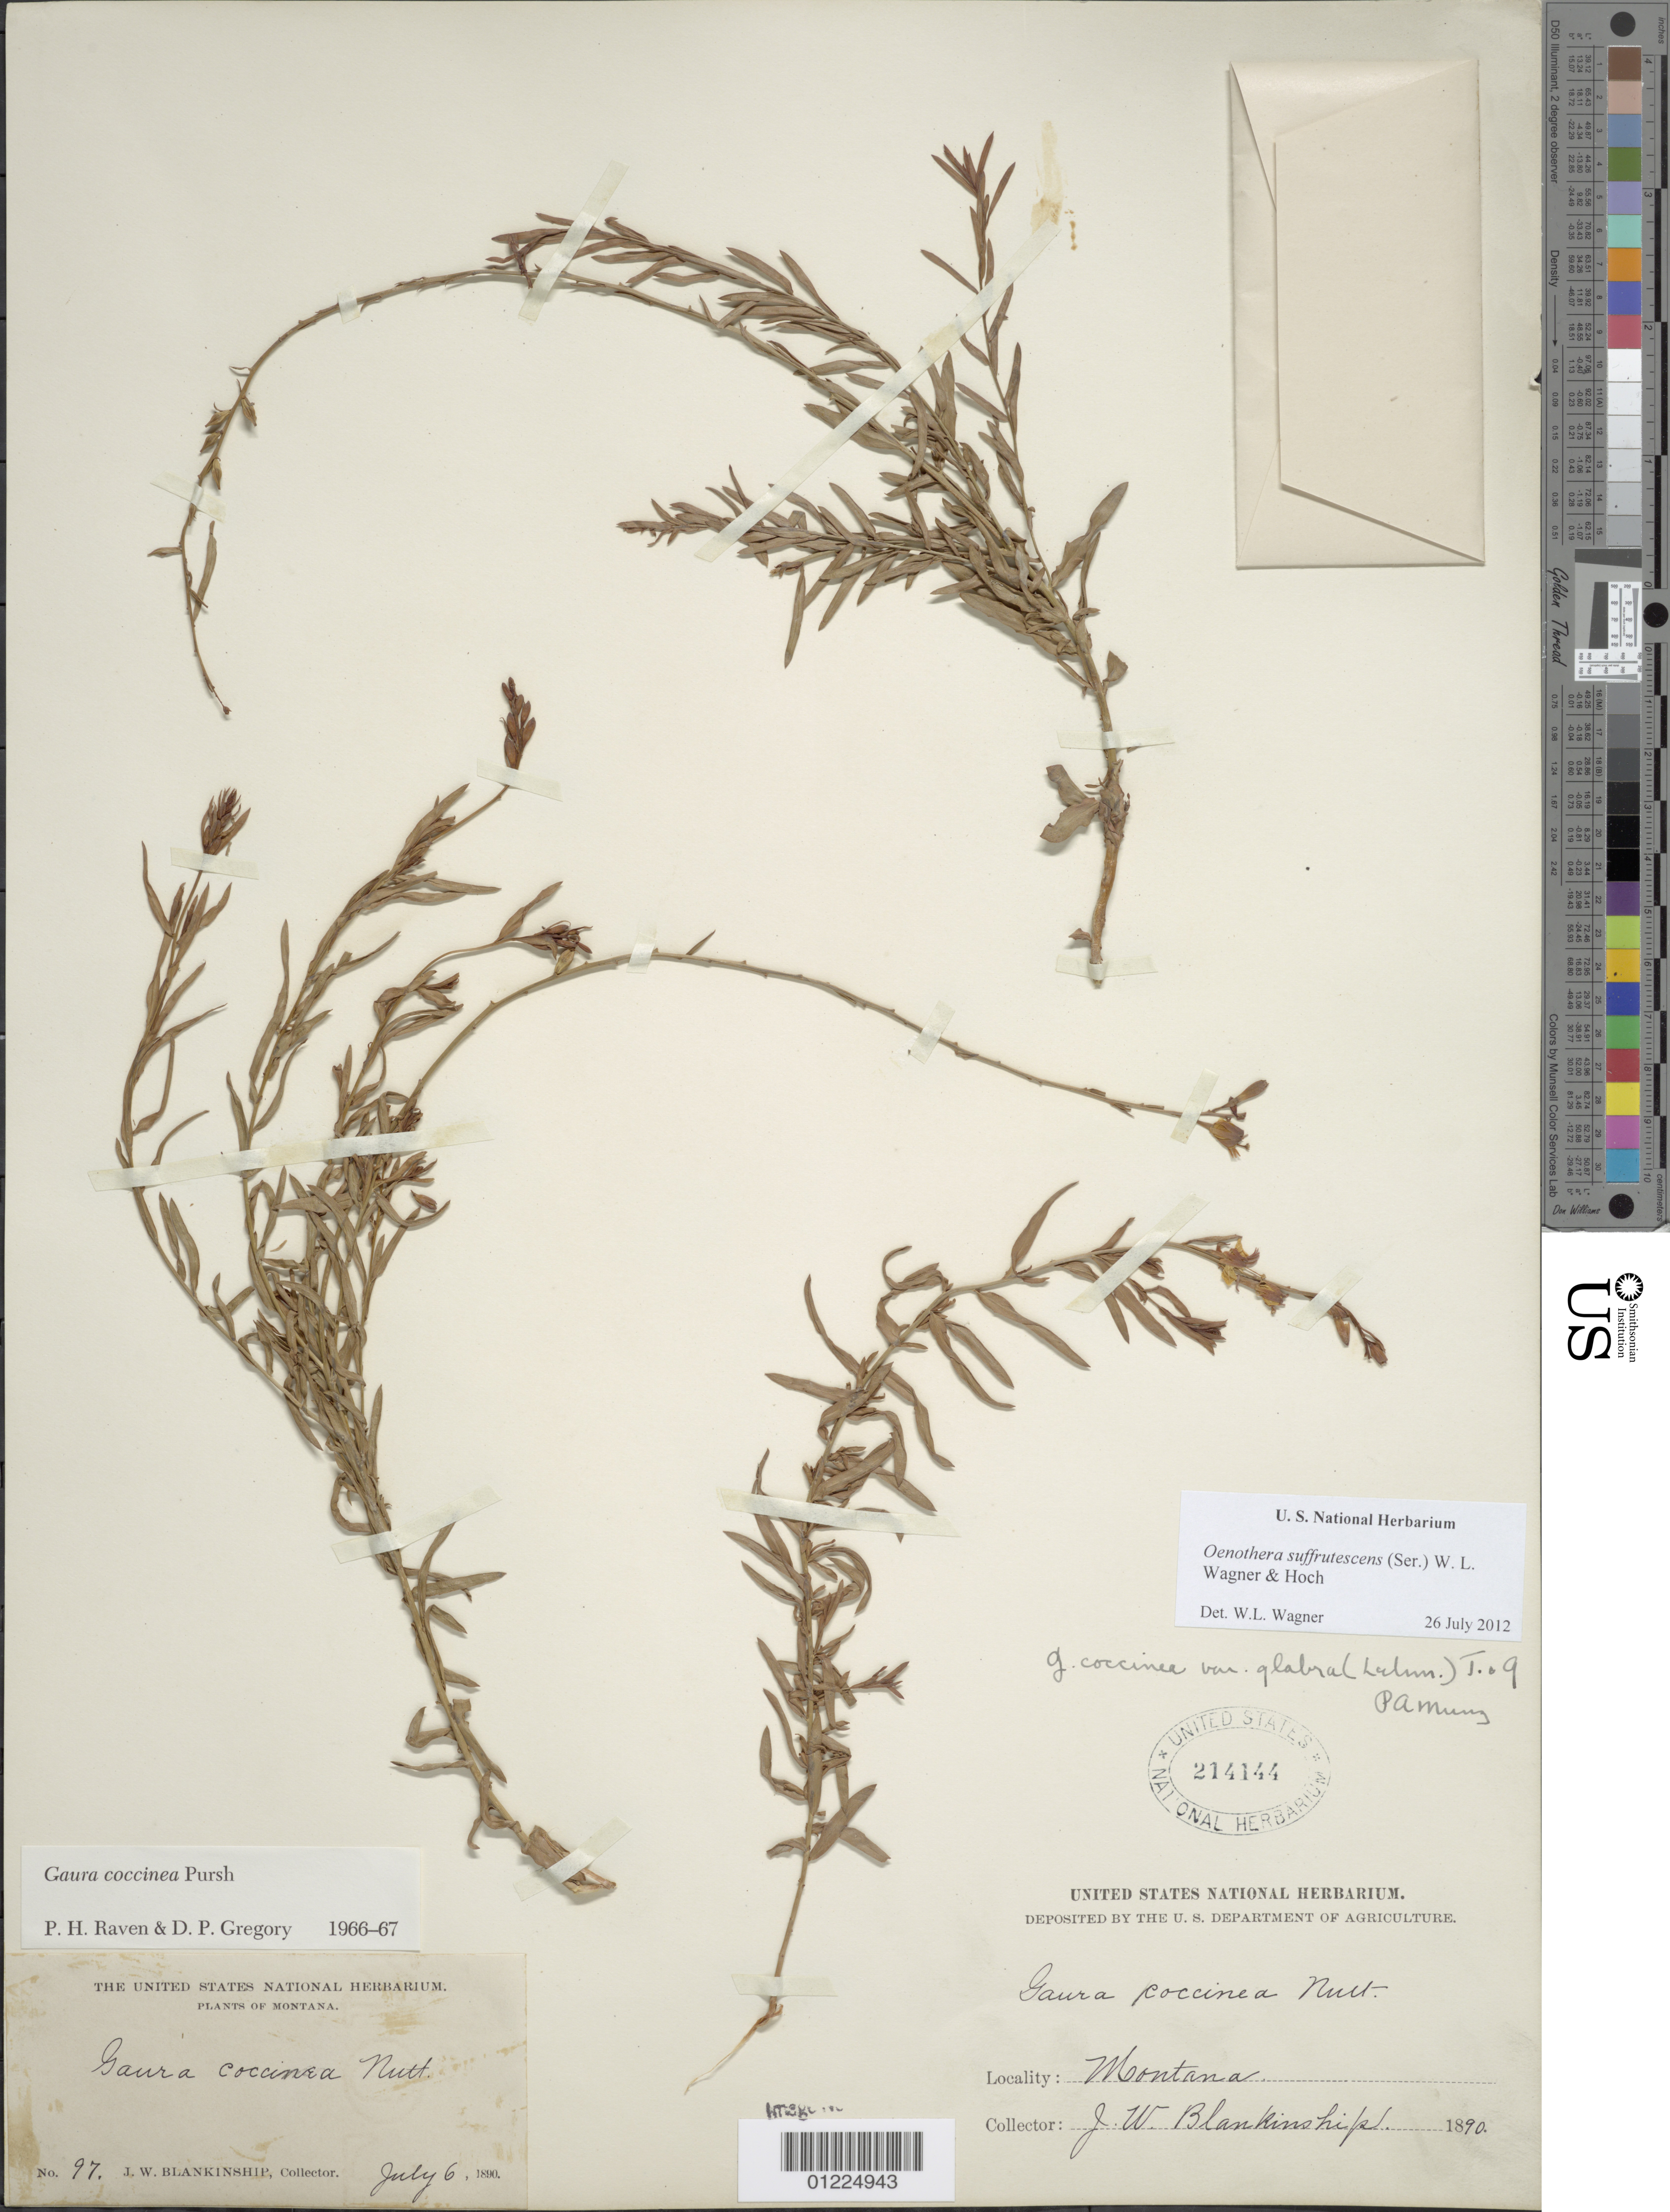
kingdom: Plantae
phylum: Tracheophyta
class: Magnoliopsida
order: Myrtales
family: Onagraceae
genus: Oenothera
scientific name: Oenothera suffrutescens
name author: (Ser.) W.L. Wagner & Hoch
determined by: Wagner, W. L., (BOT), Smithsonian Institution - National Museum of Natural History (UNITED STATES)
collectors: J. W. Blankinship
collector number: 97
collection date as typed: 06 Jul 1890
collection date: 1890-07-06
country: United States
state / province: Montana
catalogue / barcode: US 214144